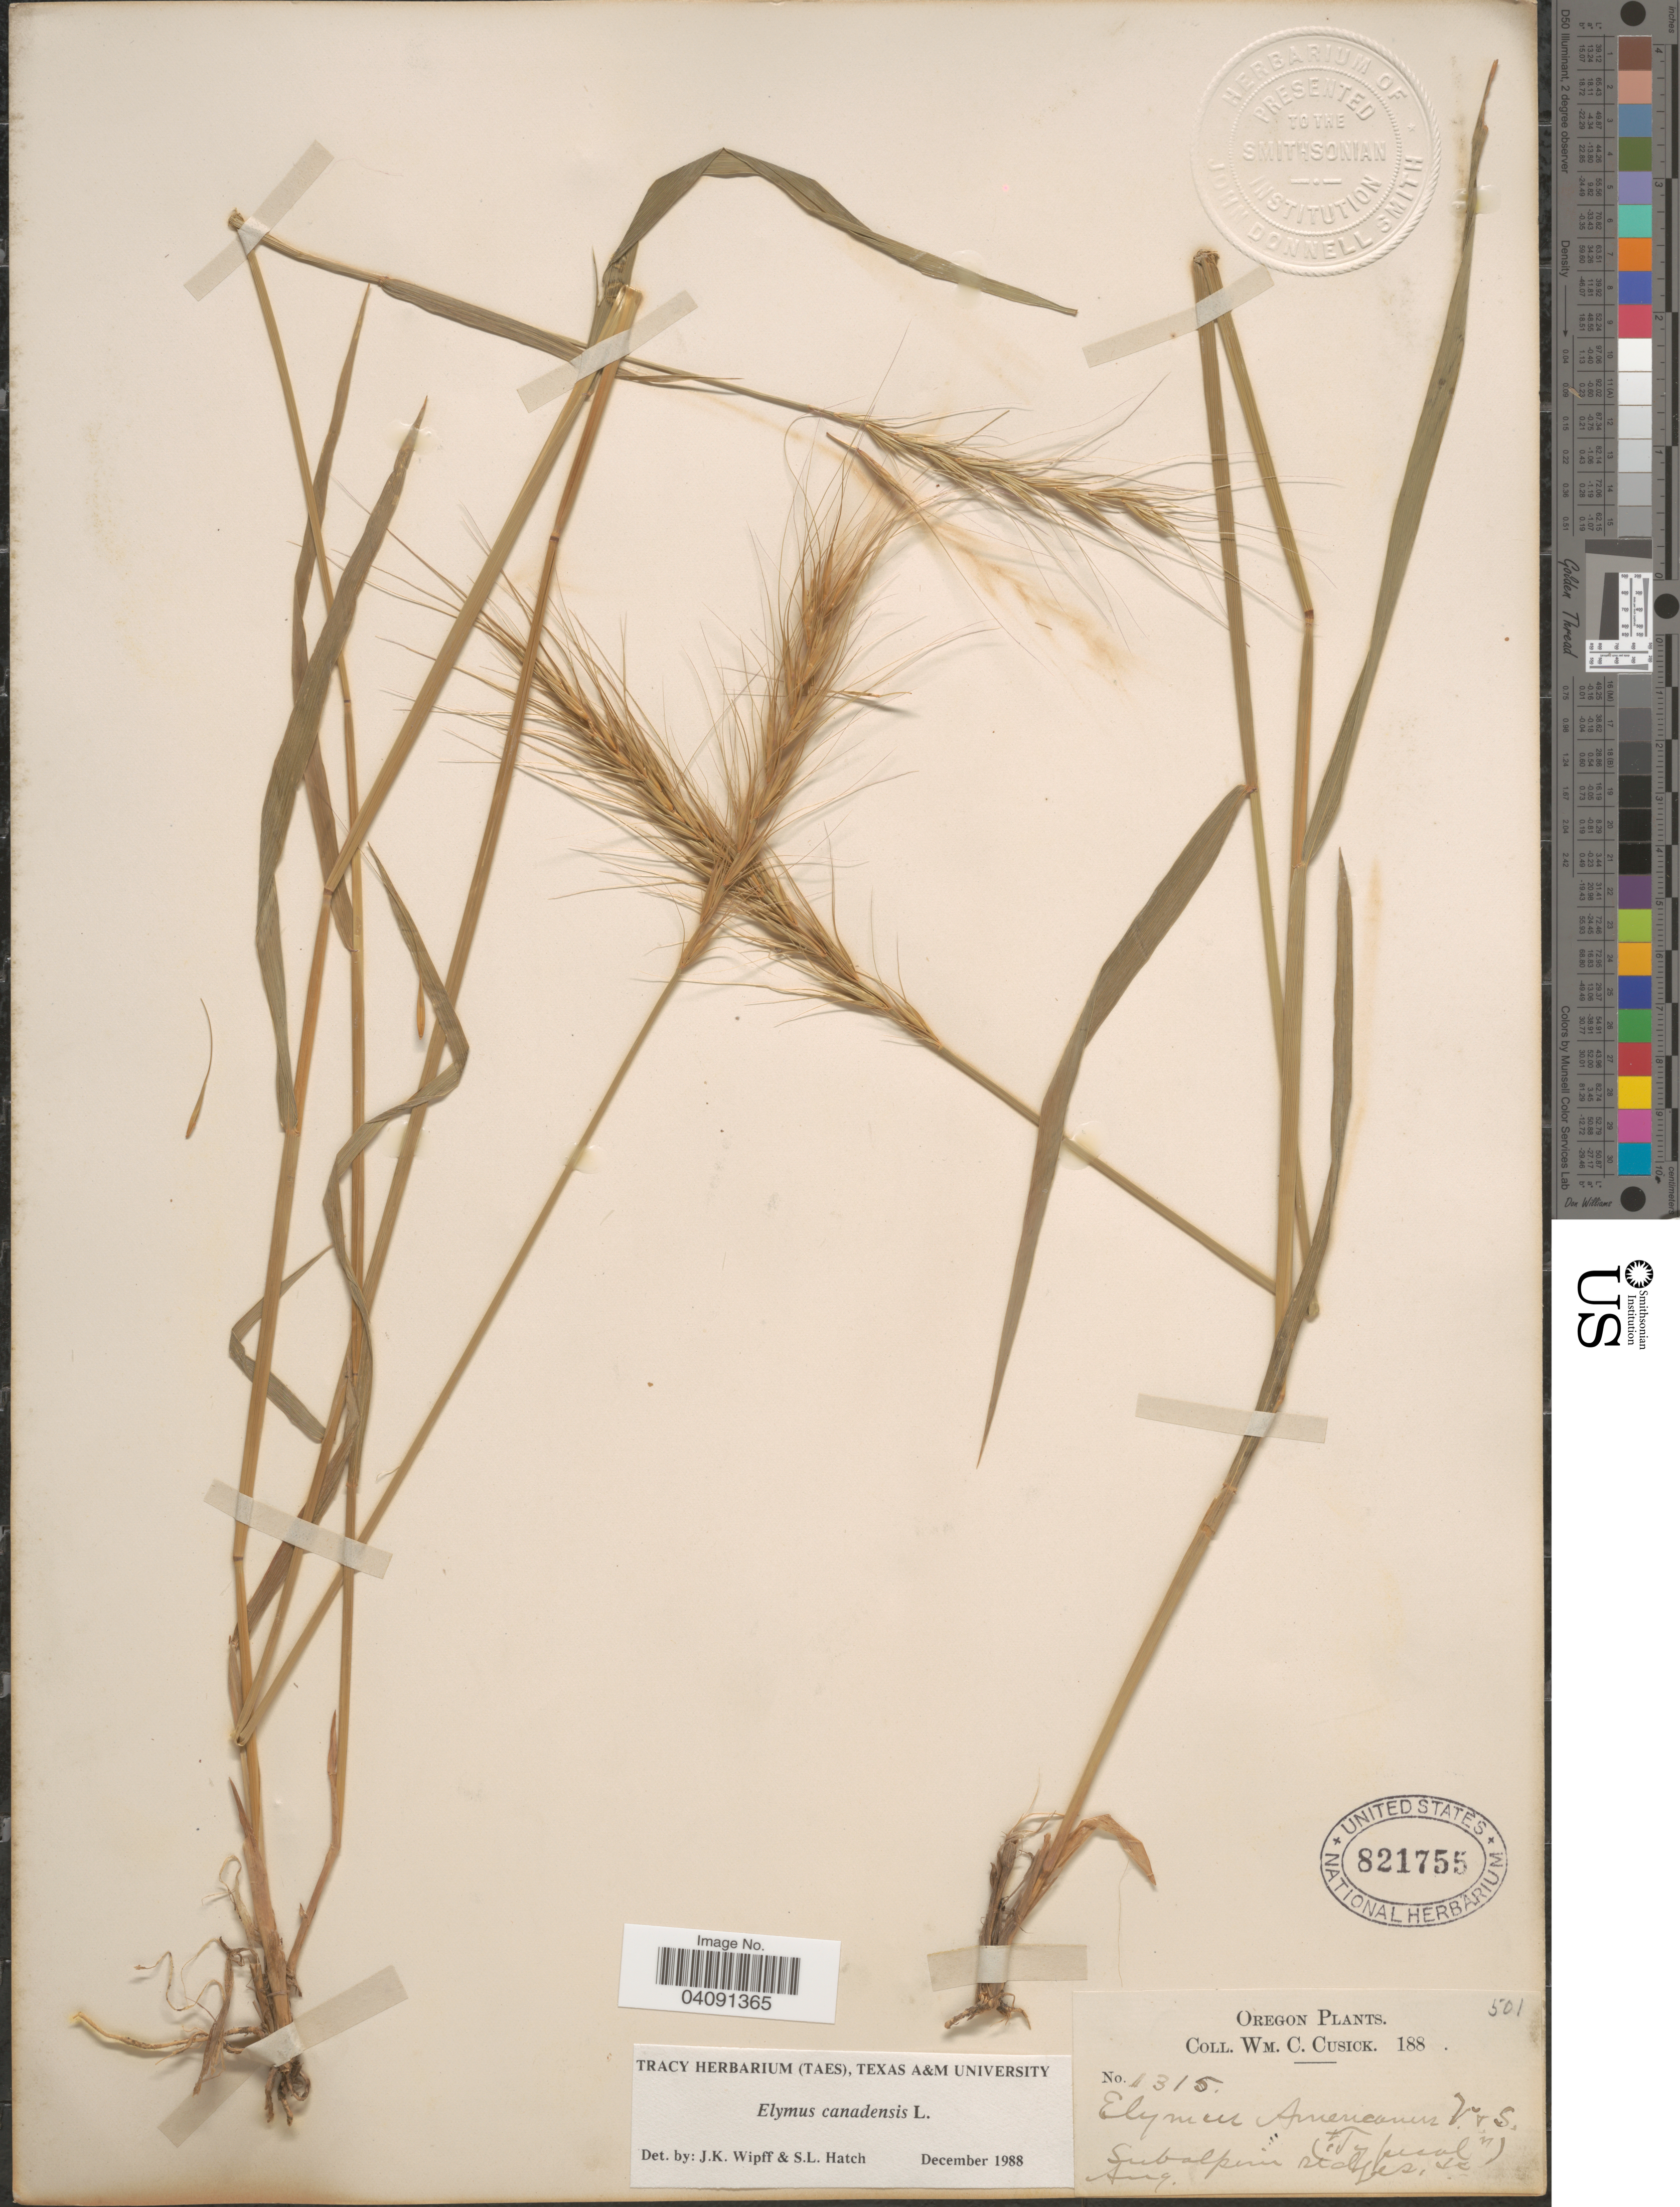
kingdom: Plantae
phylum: Tracheophyta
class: Liliopsida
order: Poales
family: Poaceae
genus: Elymus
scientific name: Elymus canadensis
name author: L.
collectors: W. C. Cusick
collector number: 1315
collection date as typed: Aug. 188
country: United States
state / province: Oregon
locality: Subalpine ridges.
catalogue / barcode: US 821755